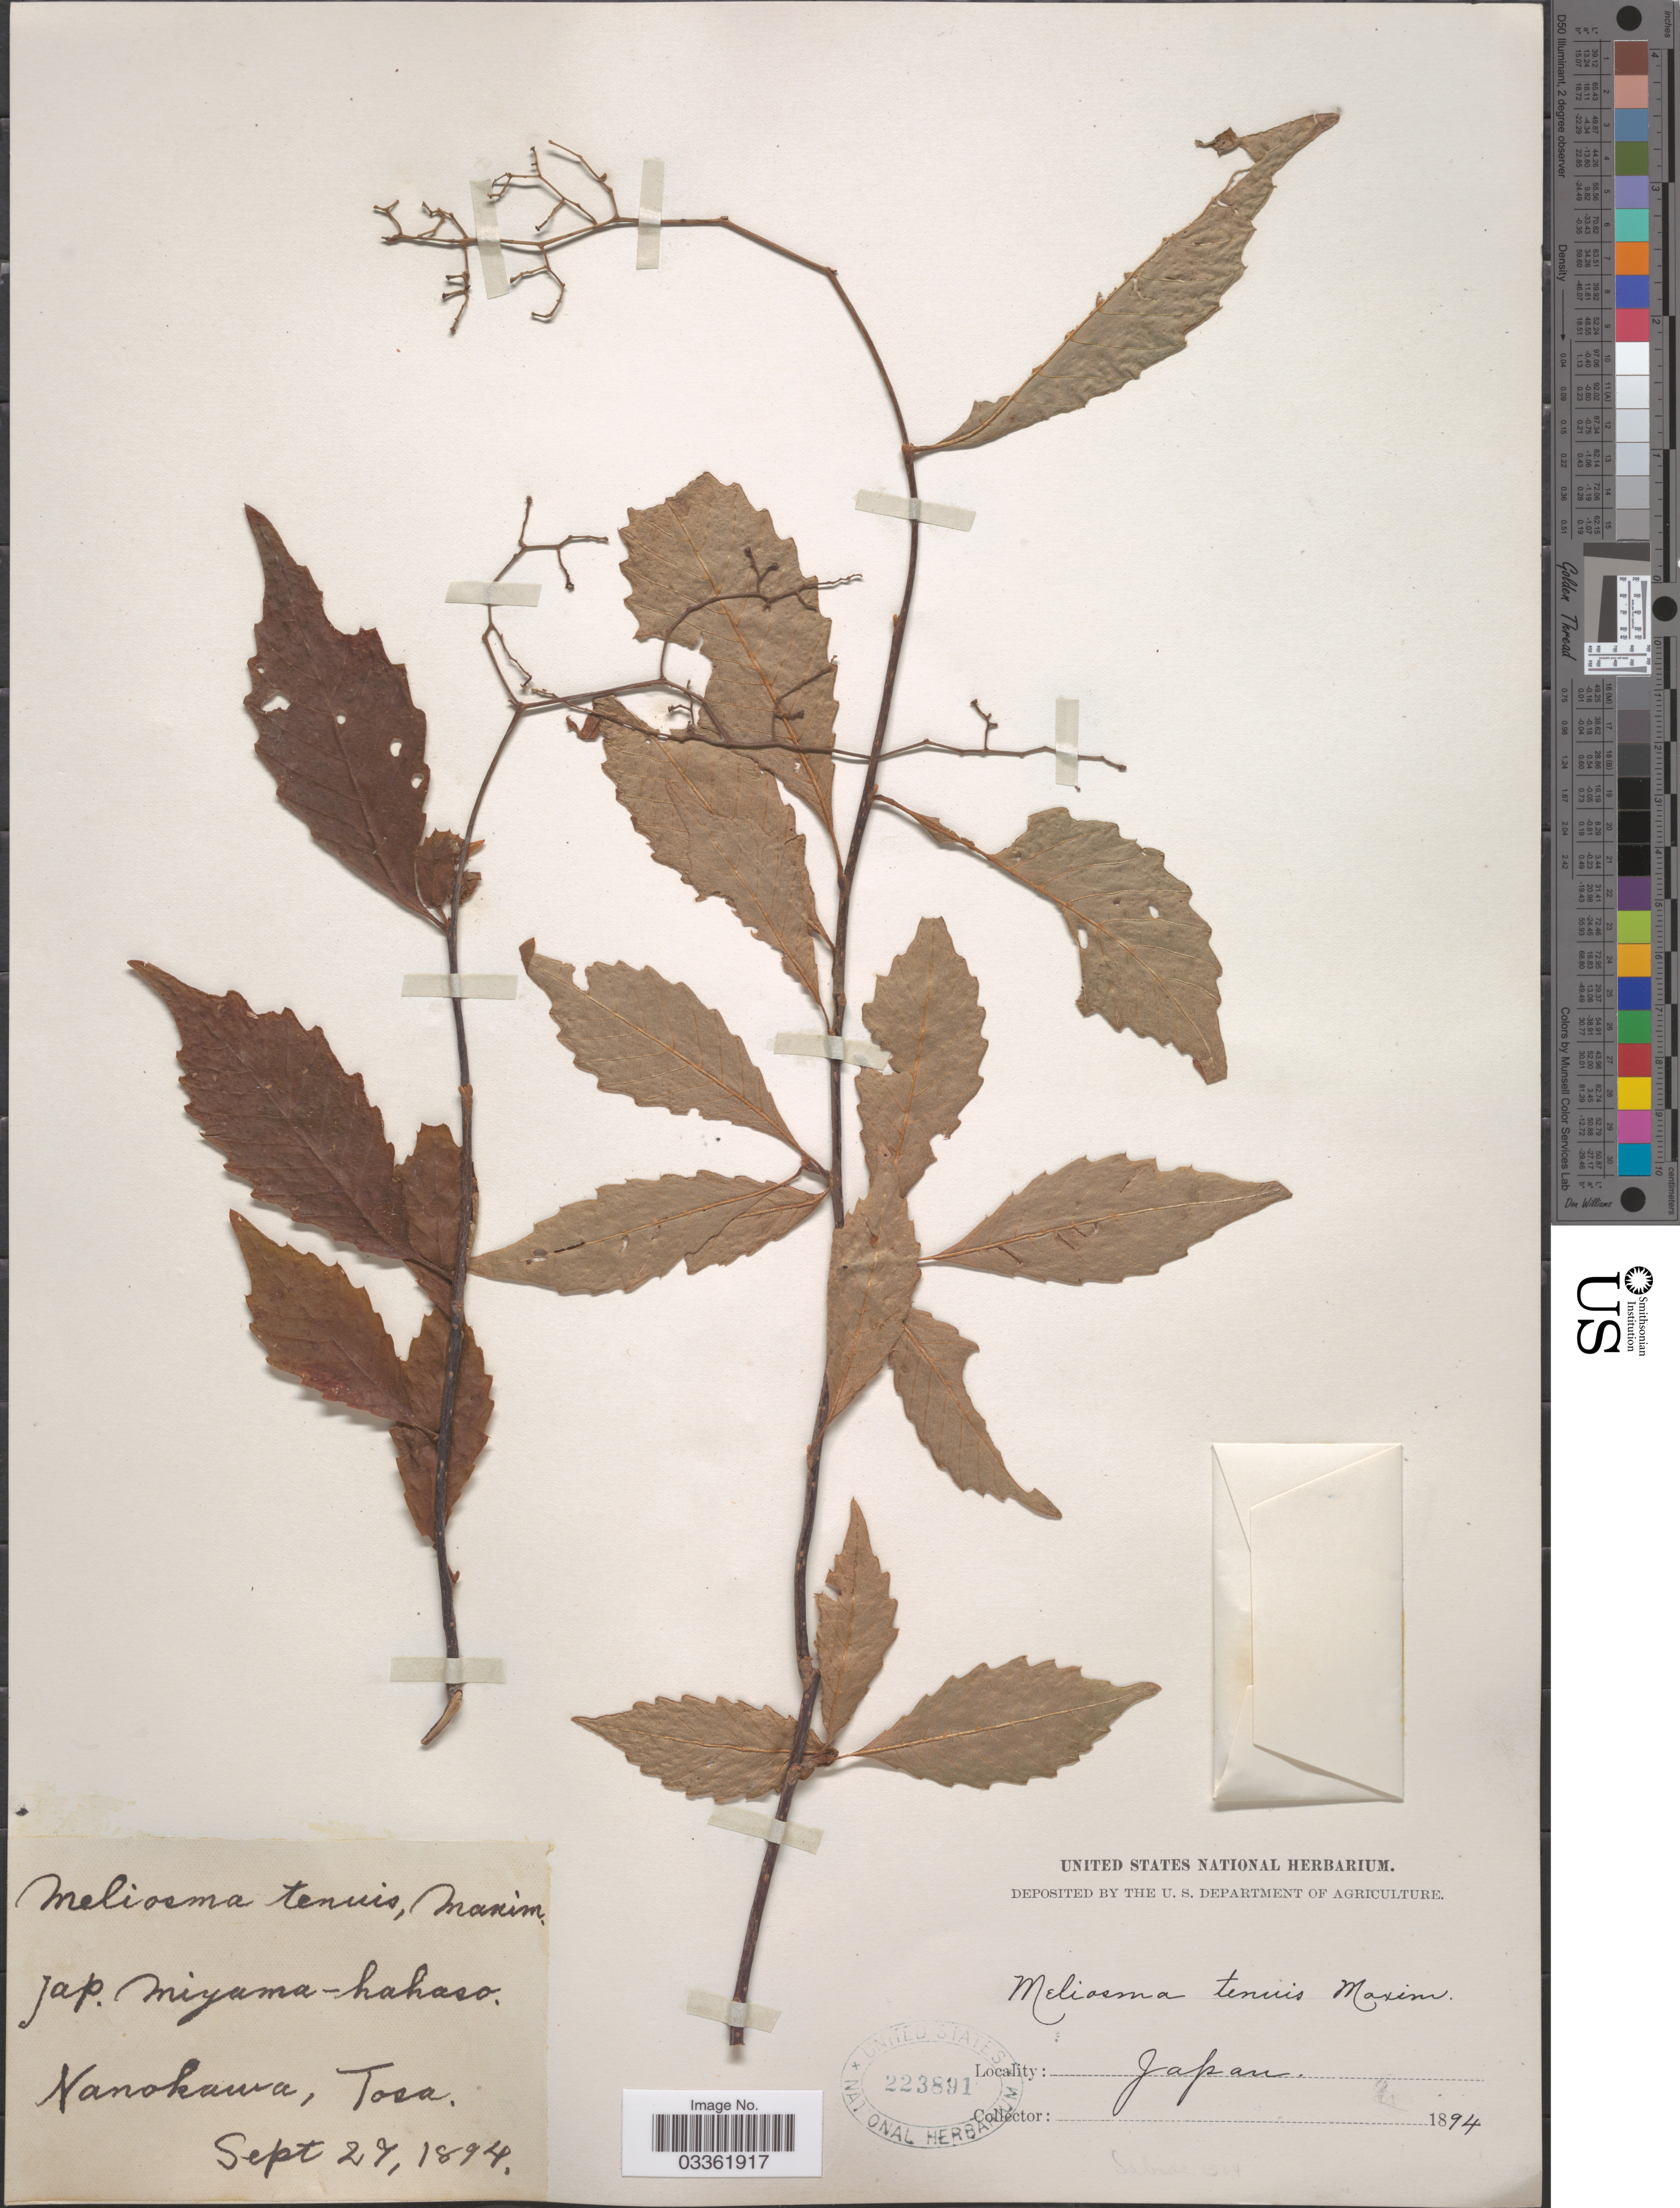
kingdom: Plantae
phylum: Tracheophyta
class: Magnoliopsida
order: Proteales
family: Sabiaceae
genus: Meliosma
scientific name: Meliosma tenuis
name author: Maxim.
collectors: ex herb. United States National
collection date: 1894-09-27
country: Japan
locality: Nanokawa, Tosa.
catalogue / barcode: US 223891